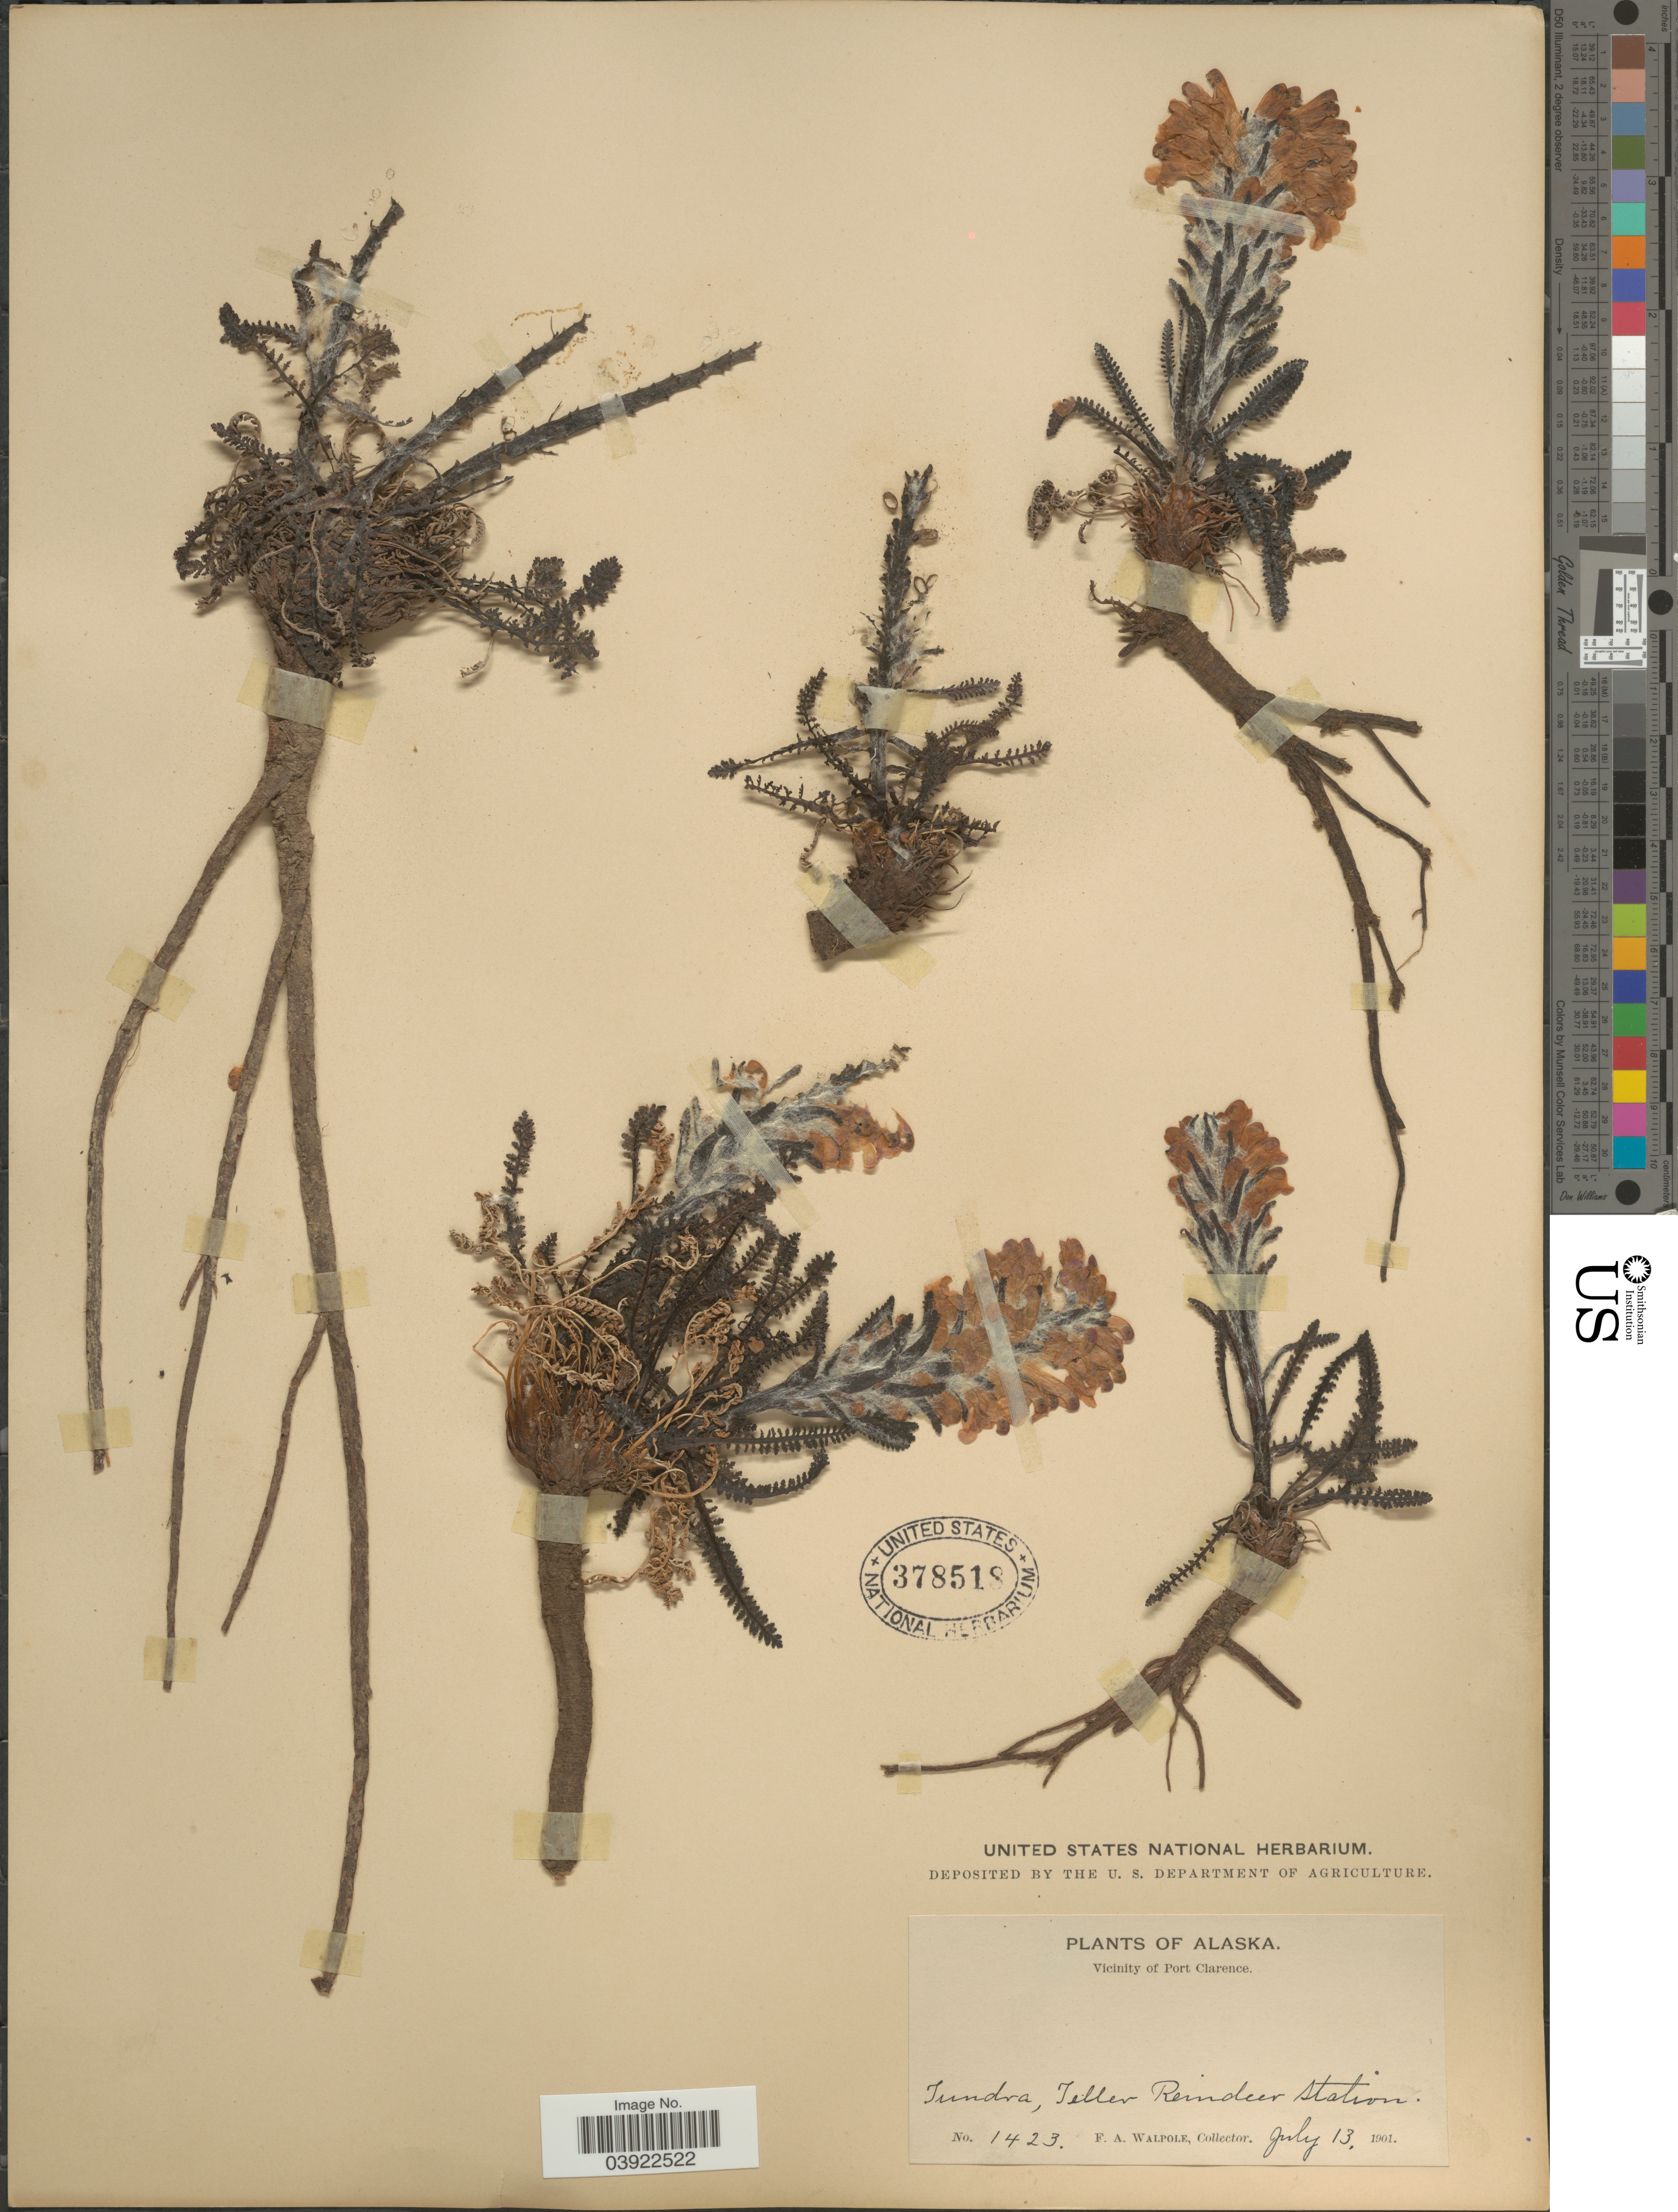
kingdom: Plantae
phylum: Tracheophyta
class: Magnoliopsida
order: Lamiales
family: Orobanchaceae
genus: Pedicularis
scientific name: Pedicularis lanata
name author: Willd. ex Cham. & Schltdl.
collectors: F. Walpole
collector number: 1423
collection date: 1901-07-13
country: United States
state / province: Alaska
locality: Vicinity of Port Clarence. Tundra, Teller Reindeer Station.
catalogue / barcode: US 378518